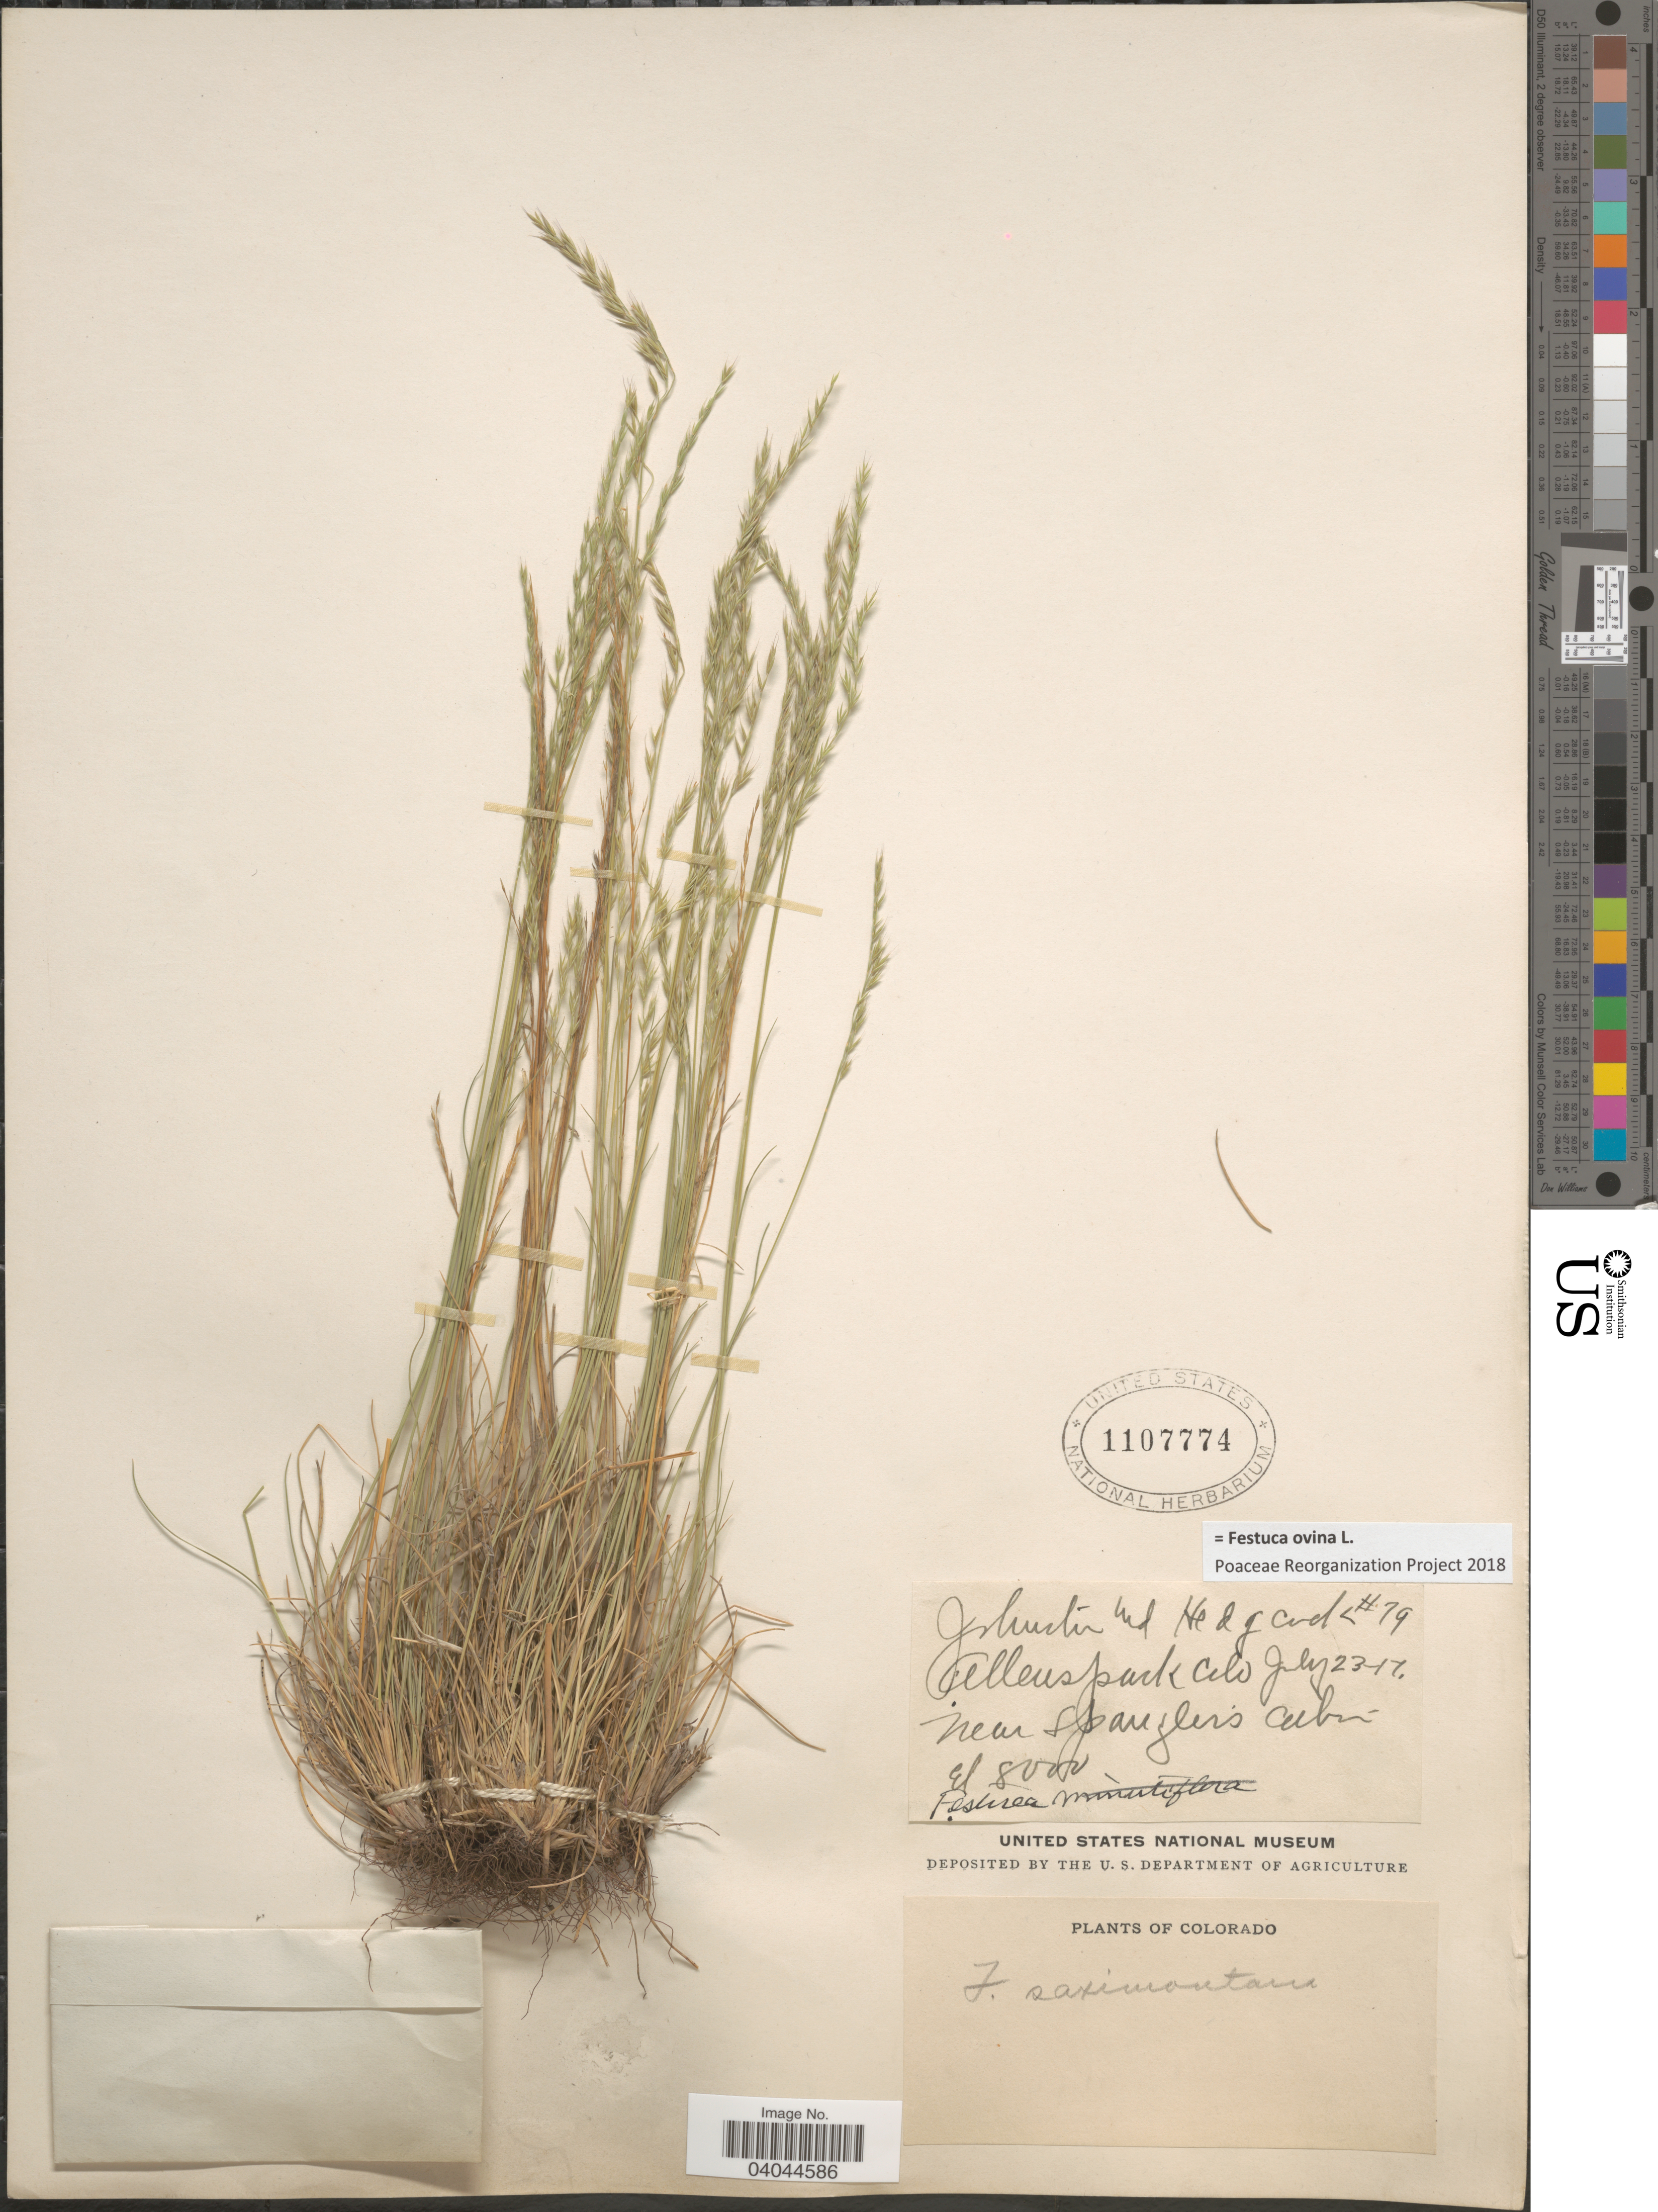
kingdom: Plantae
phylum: Tracheophyta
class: Liliopsida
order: Poales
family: Poaceae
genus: Festuca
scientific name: Festuca ovina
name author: L.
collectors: Johnston, -- & Hedgcock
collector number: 79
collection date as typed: Transcribed d/m/y: 23/7/17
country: United States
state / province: Colorado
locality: Allenspark. Near Spangler's Cabin.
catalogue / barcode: US 1107774